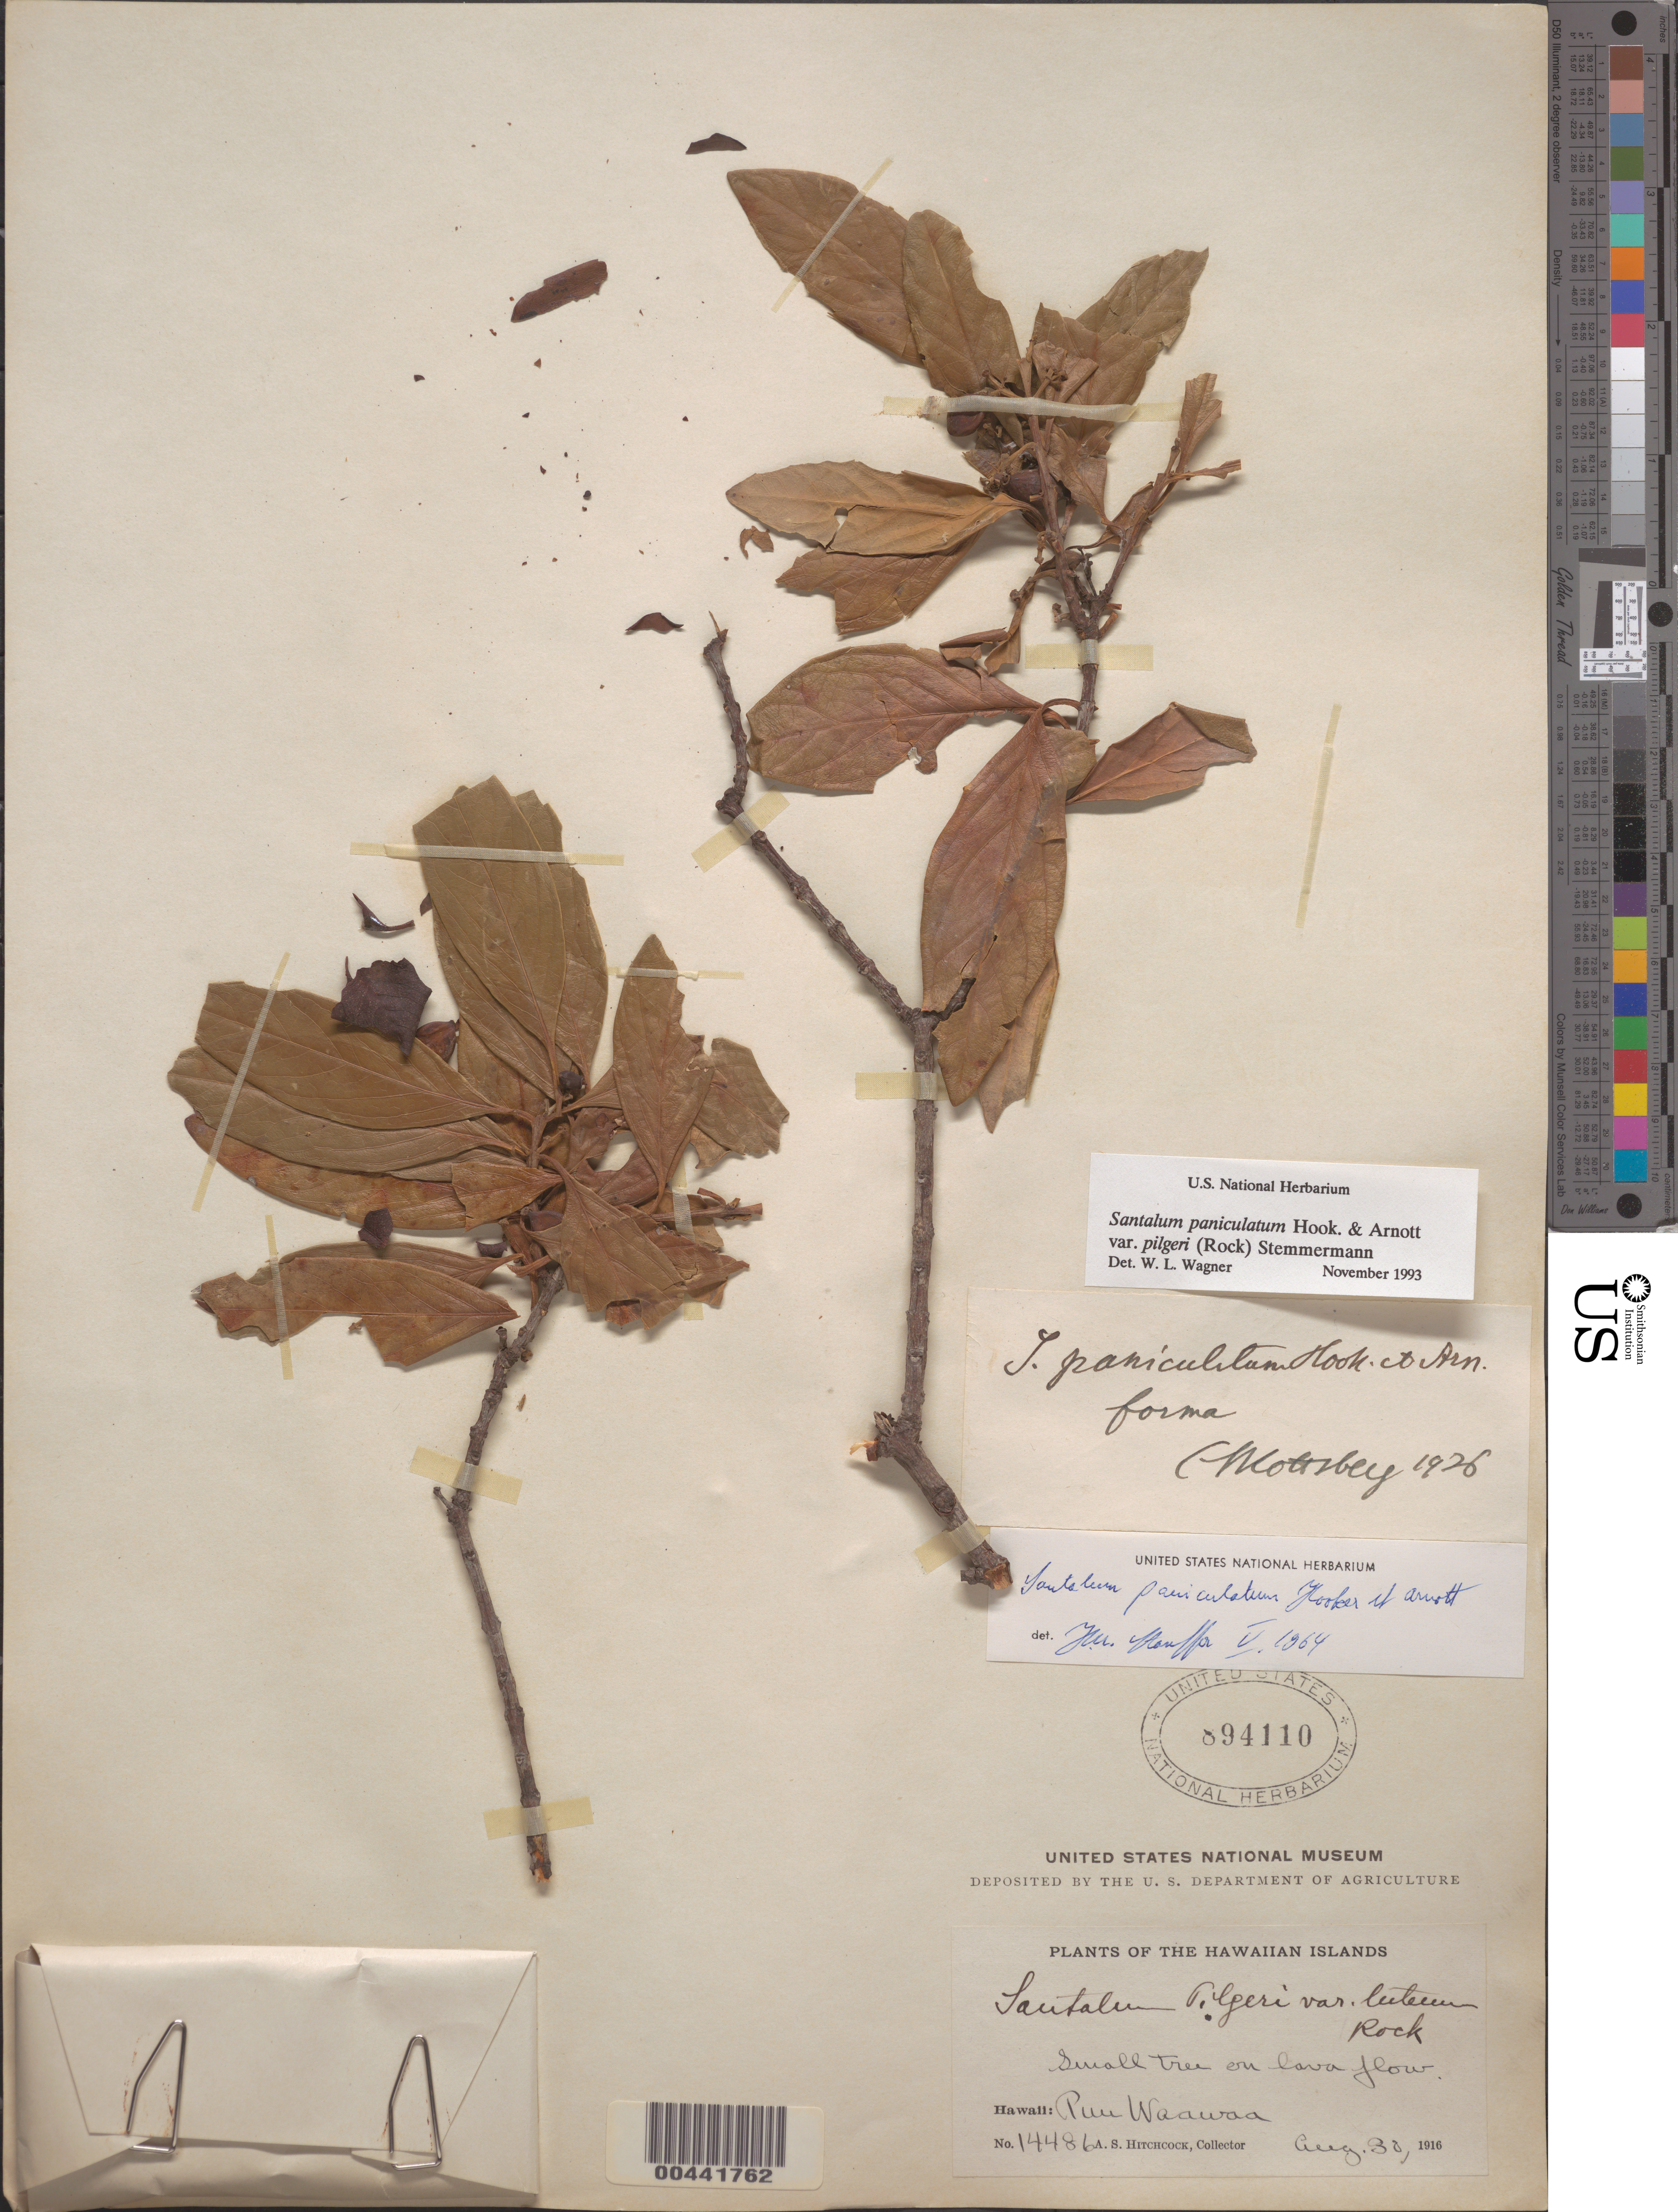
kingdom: Plantae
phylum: Tracheophyta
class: Magnoliopsida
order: Santalales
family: Santalaceae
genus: Santalum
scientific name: Santalum paniculatum var. pilgeri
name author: (Rock) Stemmerm.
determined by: Wagner, W. L., (BOT), Smithsonian Institution - National Museum of Natural History (UNITED STATES)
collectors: A. S. Hitchcock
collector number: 14486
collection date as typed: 30 Aug 1916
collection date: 1916-08-30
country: United States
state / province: Hawaii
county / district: Hawaii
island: Hawaii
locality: Puu Waawaa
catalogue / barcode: US 894110